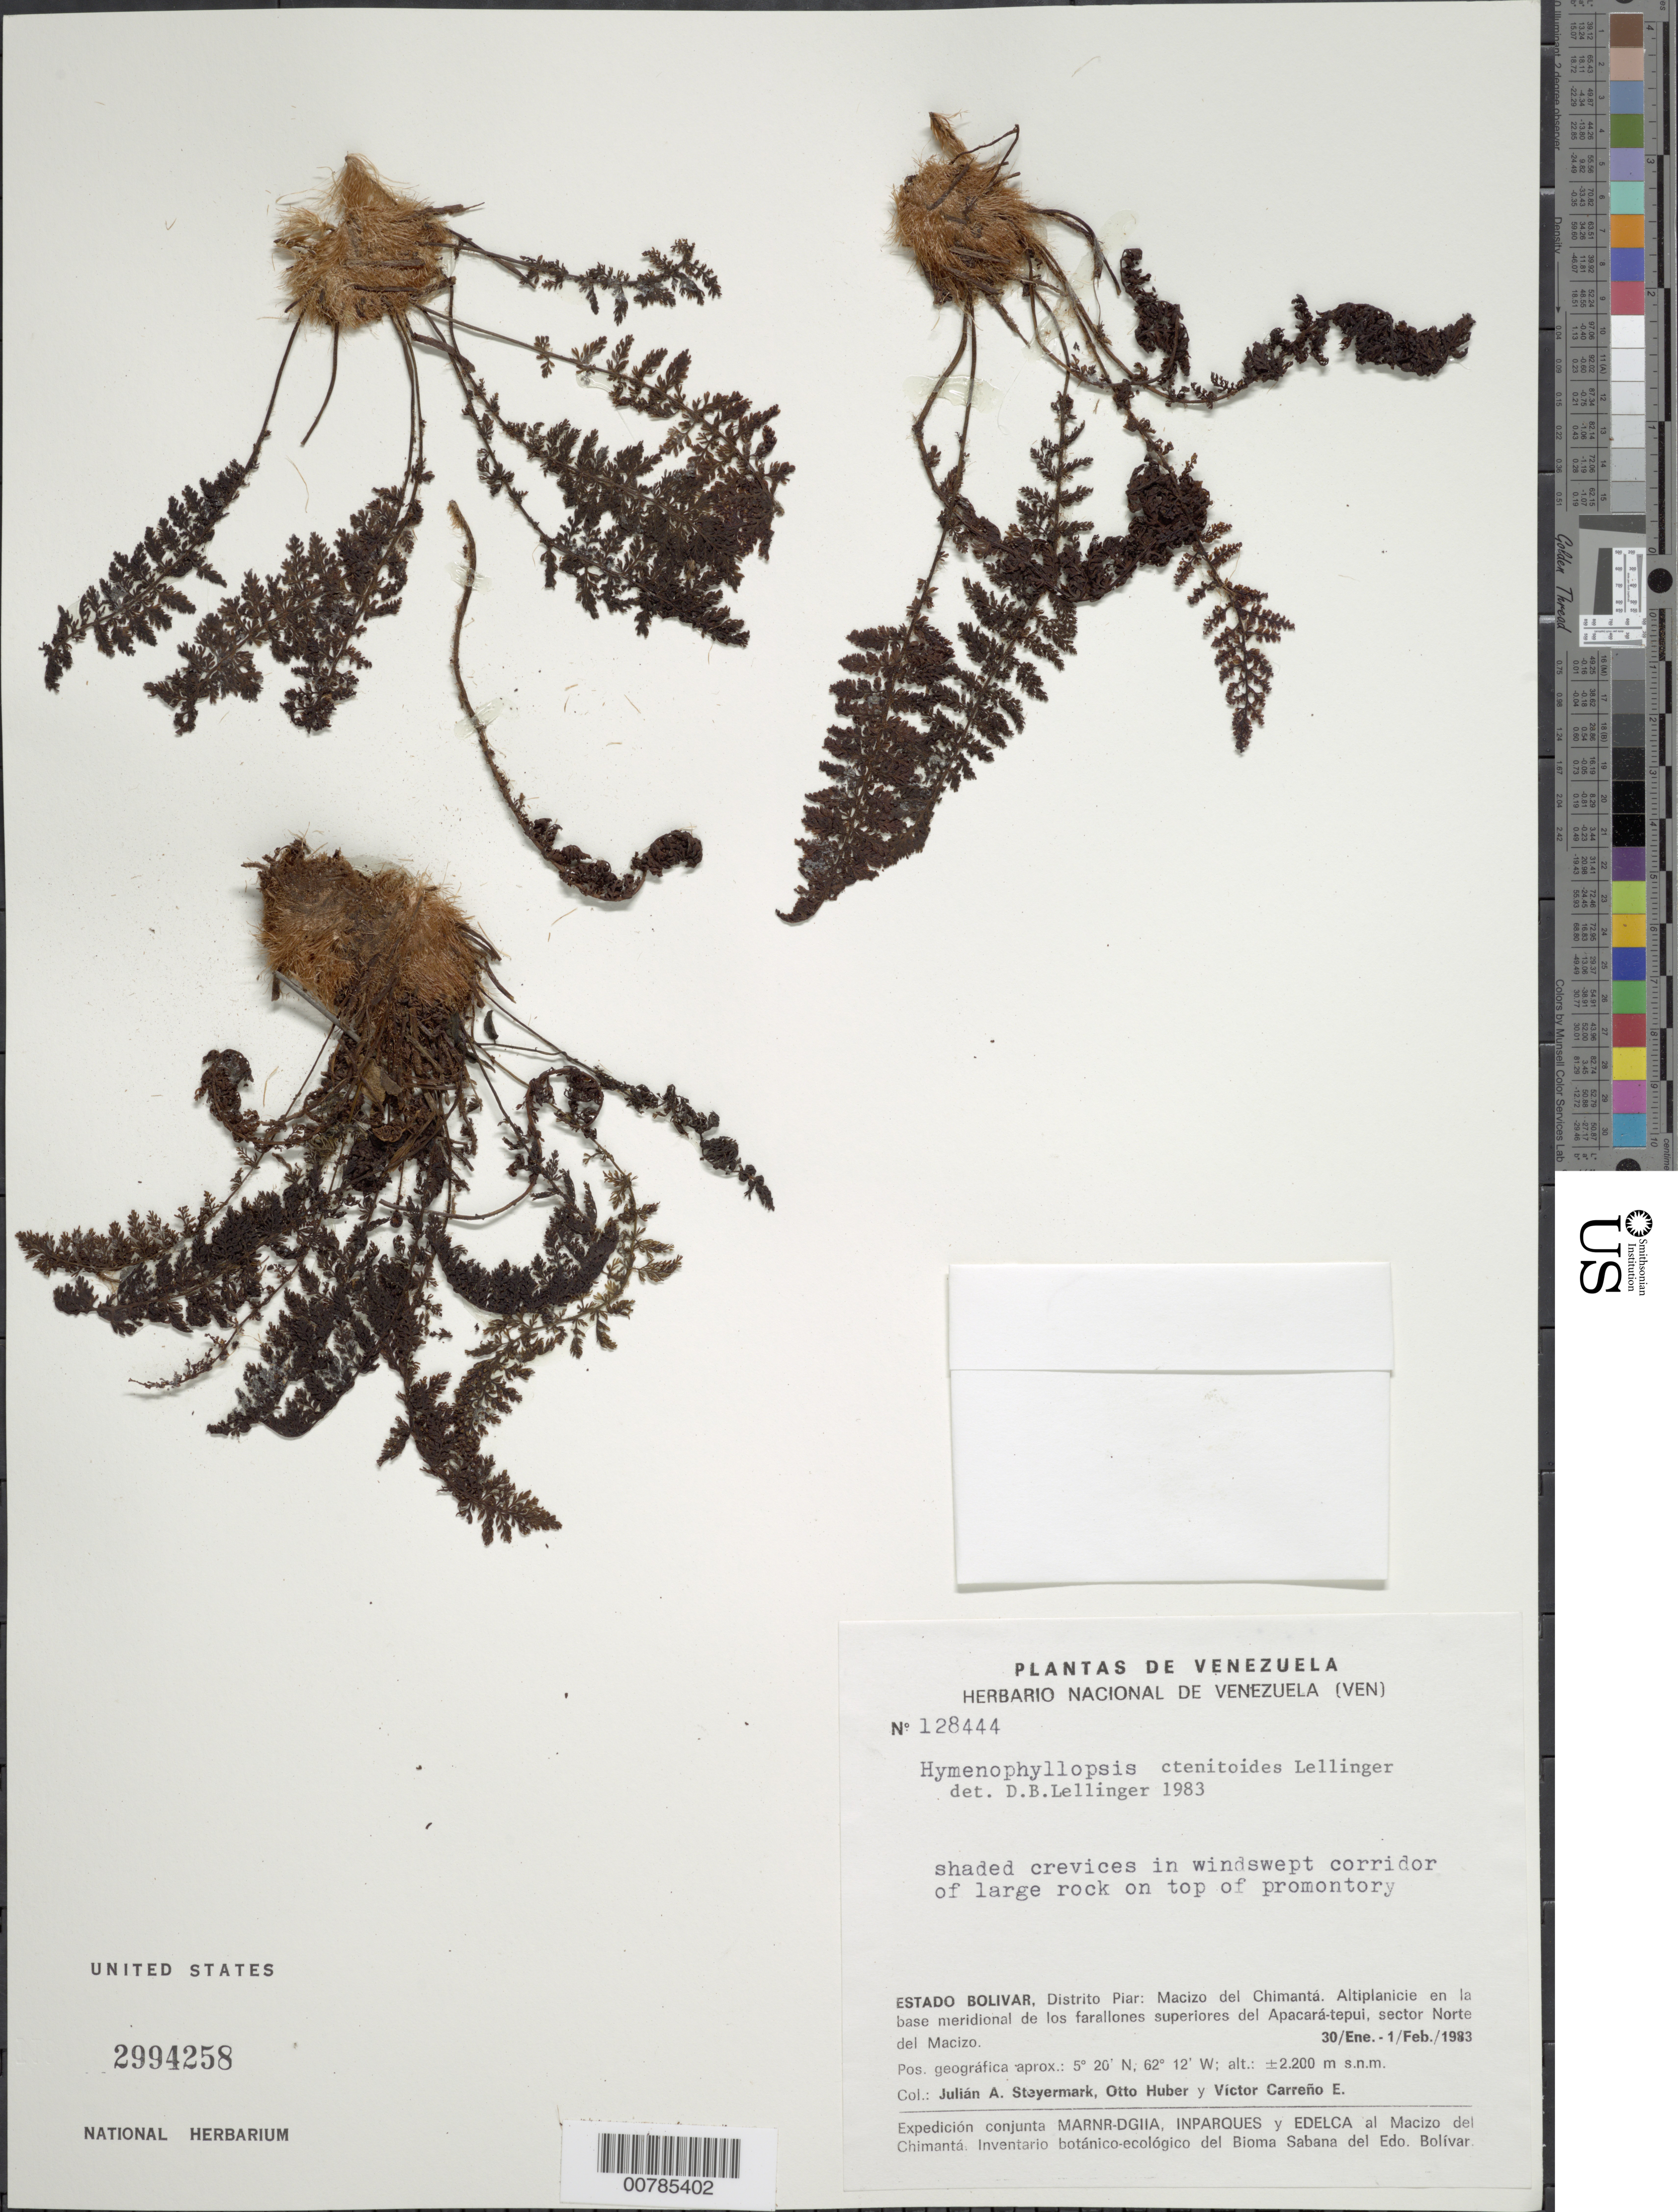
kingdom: Plantae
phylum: Tracheophyta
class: Polypodiopsida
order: Cyatheales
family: Cyatheaceae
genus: Cyathea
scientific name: Cyathea ctenitoides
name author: (Lellinger) Christenh.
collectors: J. Steyermark, O. Huber & V. Carreño E.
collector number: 128444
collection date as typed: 30-Jan-83 to 1-Feb-83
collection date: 1983-01-30/1983-02-01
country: Venezuela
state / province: Bolívar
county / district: Piar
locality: Macizo del Chimantá, Apacará-tepuí, sector N del Macizo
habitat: Shaded crevices in windswept corridor of large rock on top of promontory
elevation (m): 2200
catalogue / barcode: US 2994258